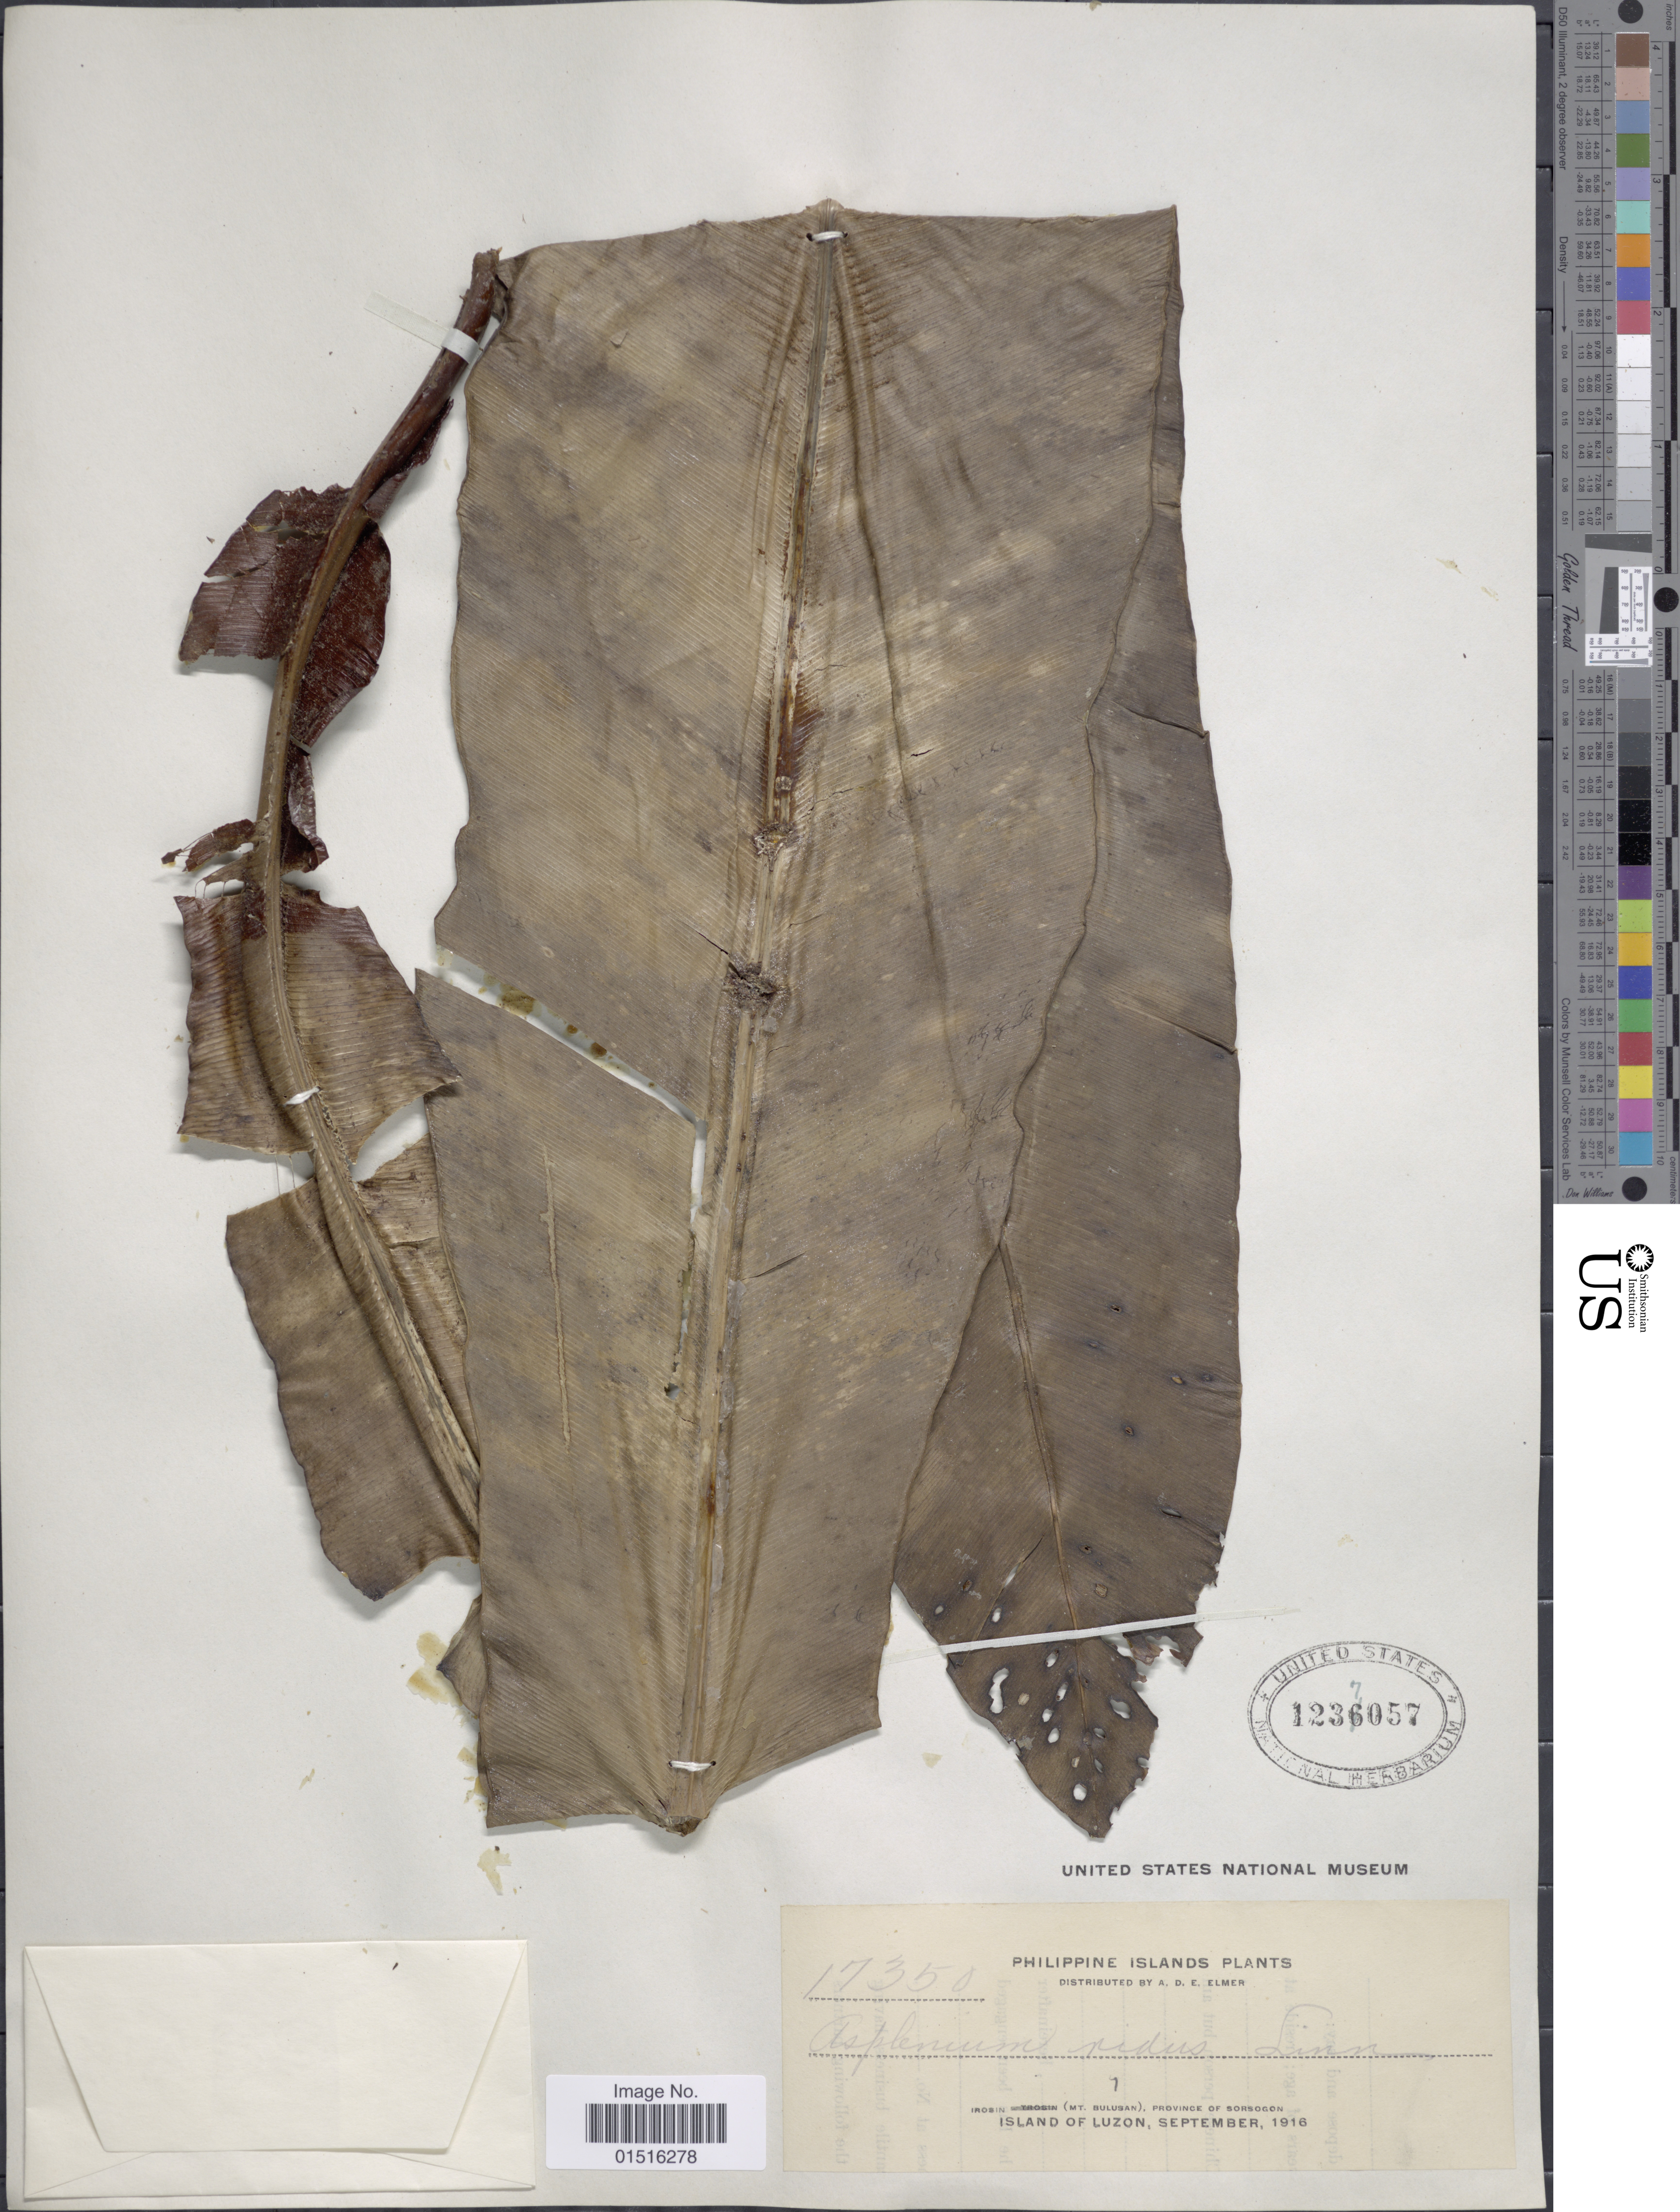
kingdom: Plantae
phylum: Tracheophyta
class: Polypodiopsida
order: Polypodiales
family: Aspleniaceae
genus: Asplenium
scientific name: Asplenium ellipticum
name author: (Fée) Copel.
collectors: A. D. E. Elmer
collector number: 17350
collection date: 1916-09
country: Philippines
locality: Irosin (Mt. Bulusan), Province of Sorsogon, Island of Luzon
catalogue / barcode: US 1237057